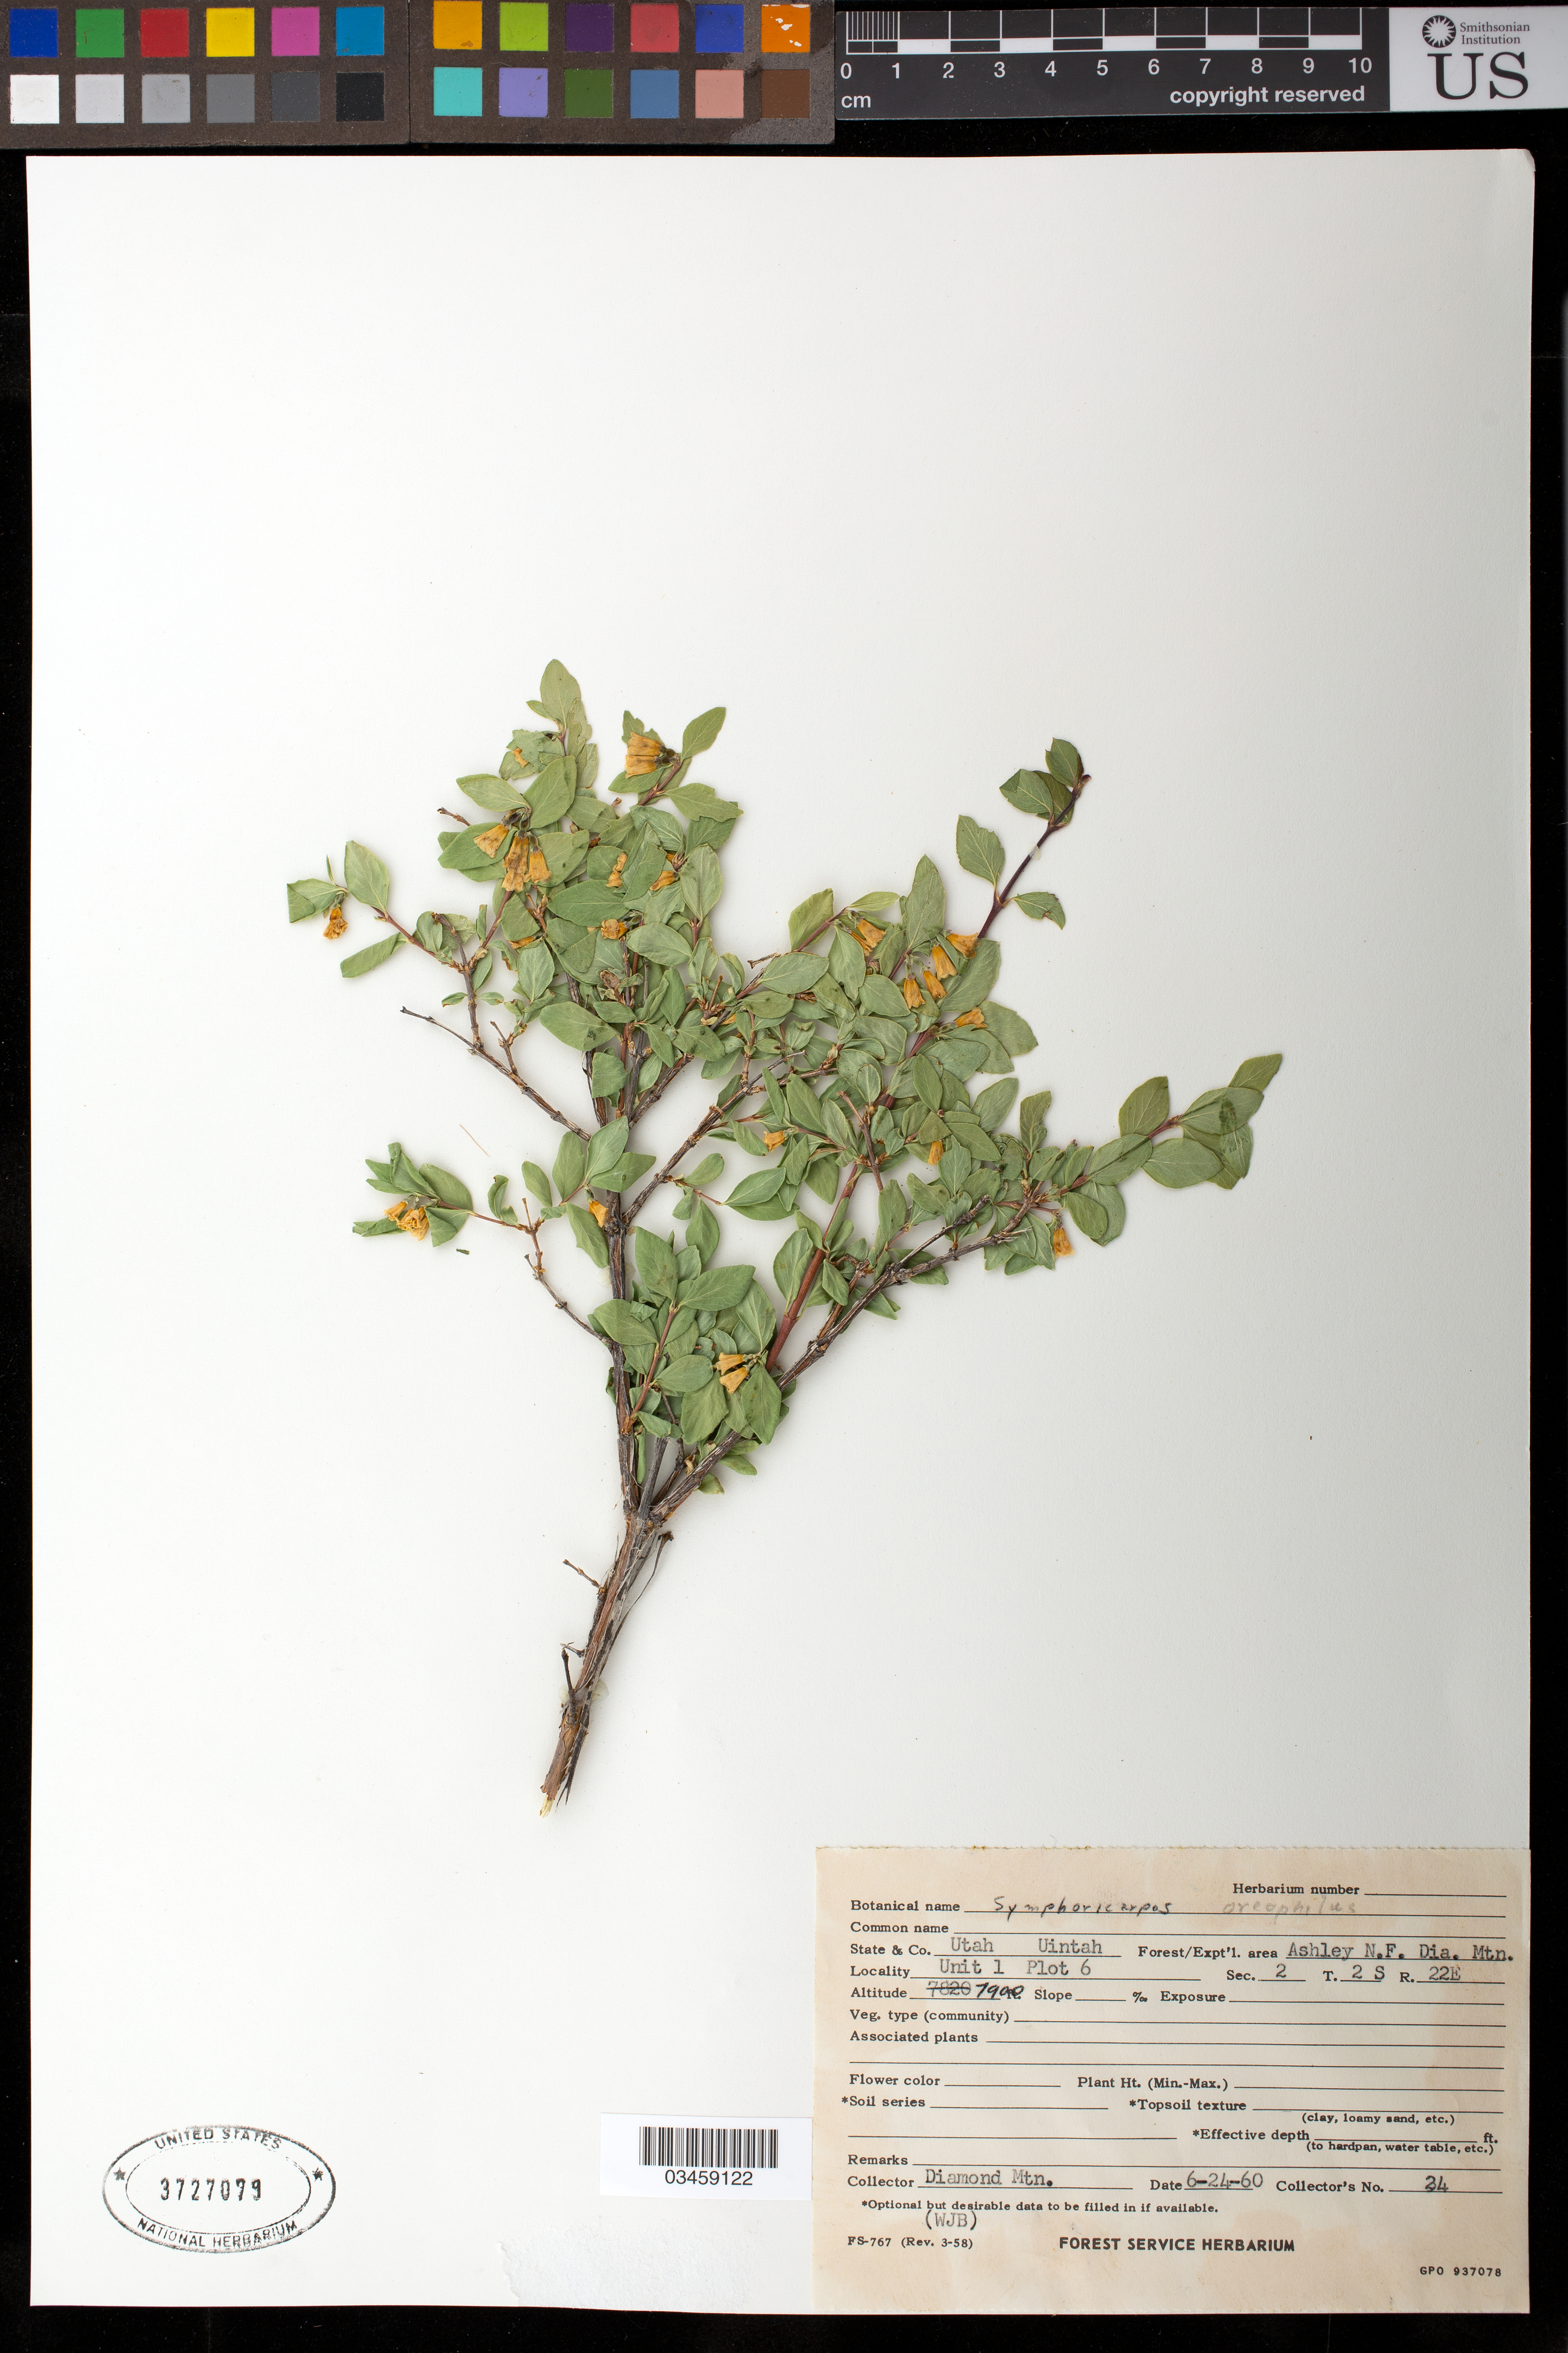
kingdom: Plantae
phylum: Tracheophyta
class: Magnoliopsida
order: Dipsacales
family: Caprifoliaceae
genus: Symphoricarpos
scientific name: Symphoricarpos oreophilus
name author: A. Gray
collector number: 24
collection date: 1960-06-24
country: United States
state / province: Utah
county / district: Unitah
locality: Ashley N. F., Diamond Mtn, Unit 1, Plot 6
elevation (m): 2408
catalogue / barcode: US 3727079